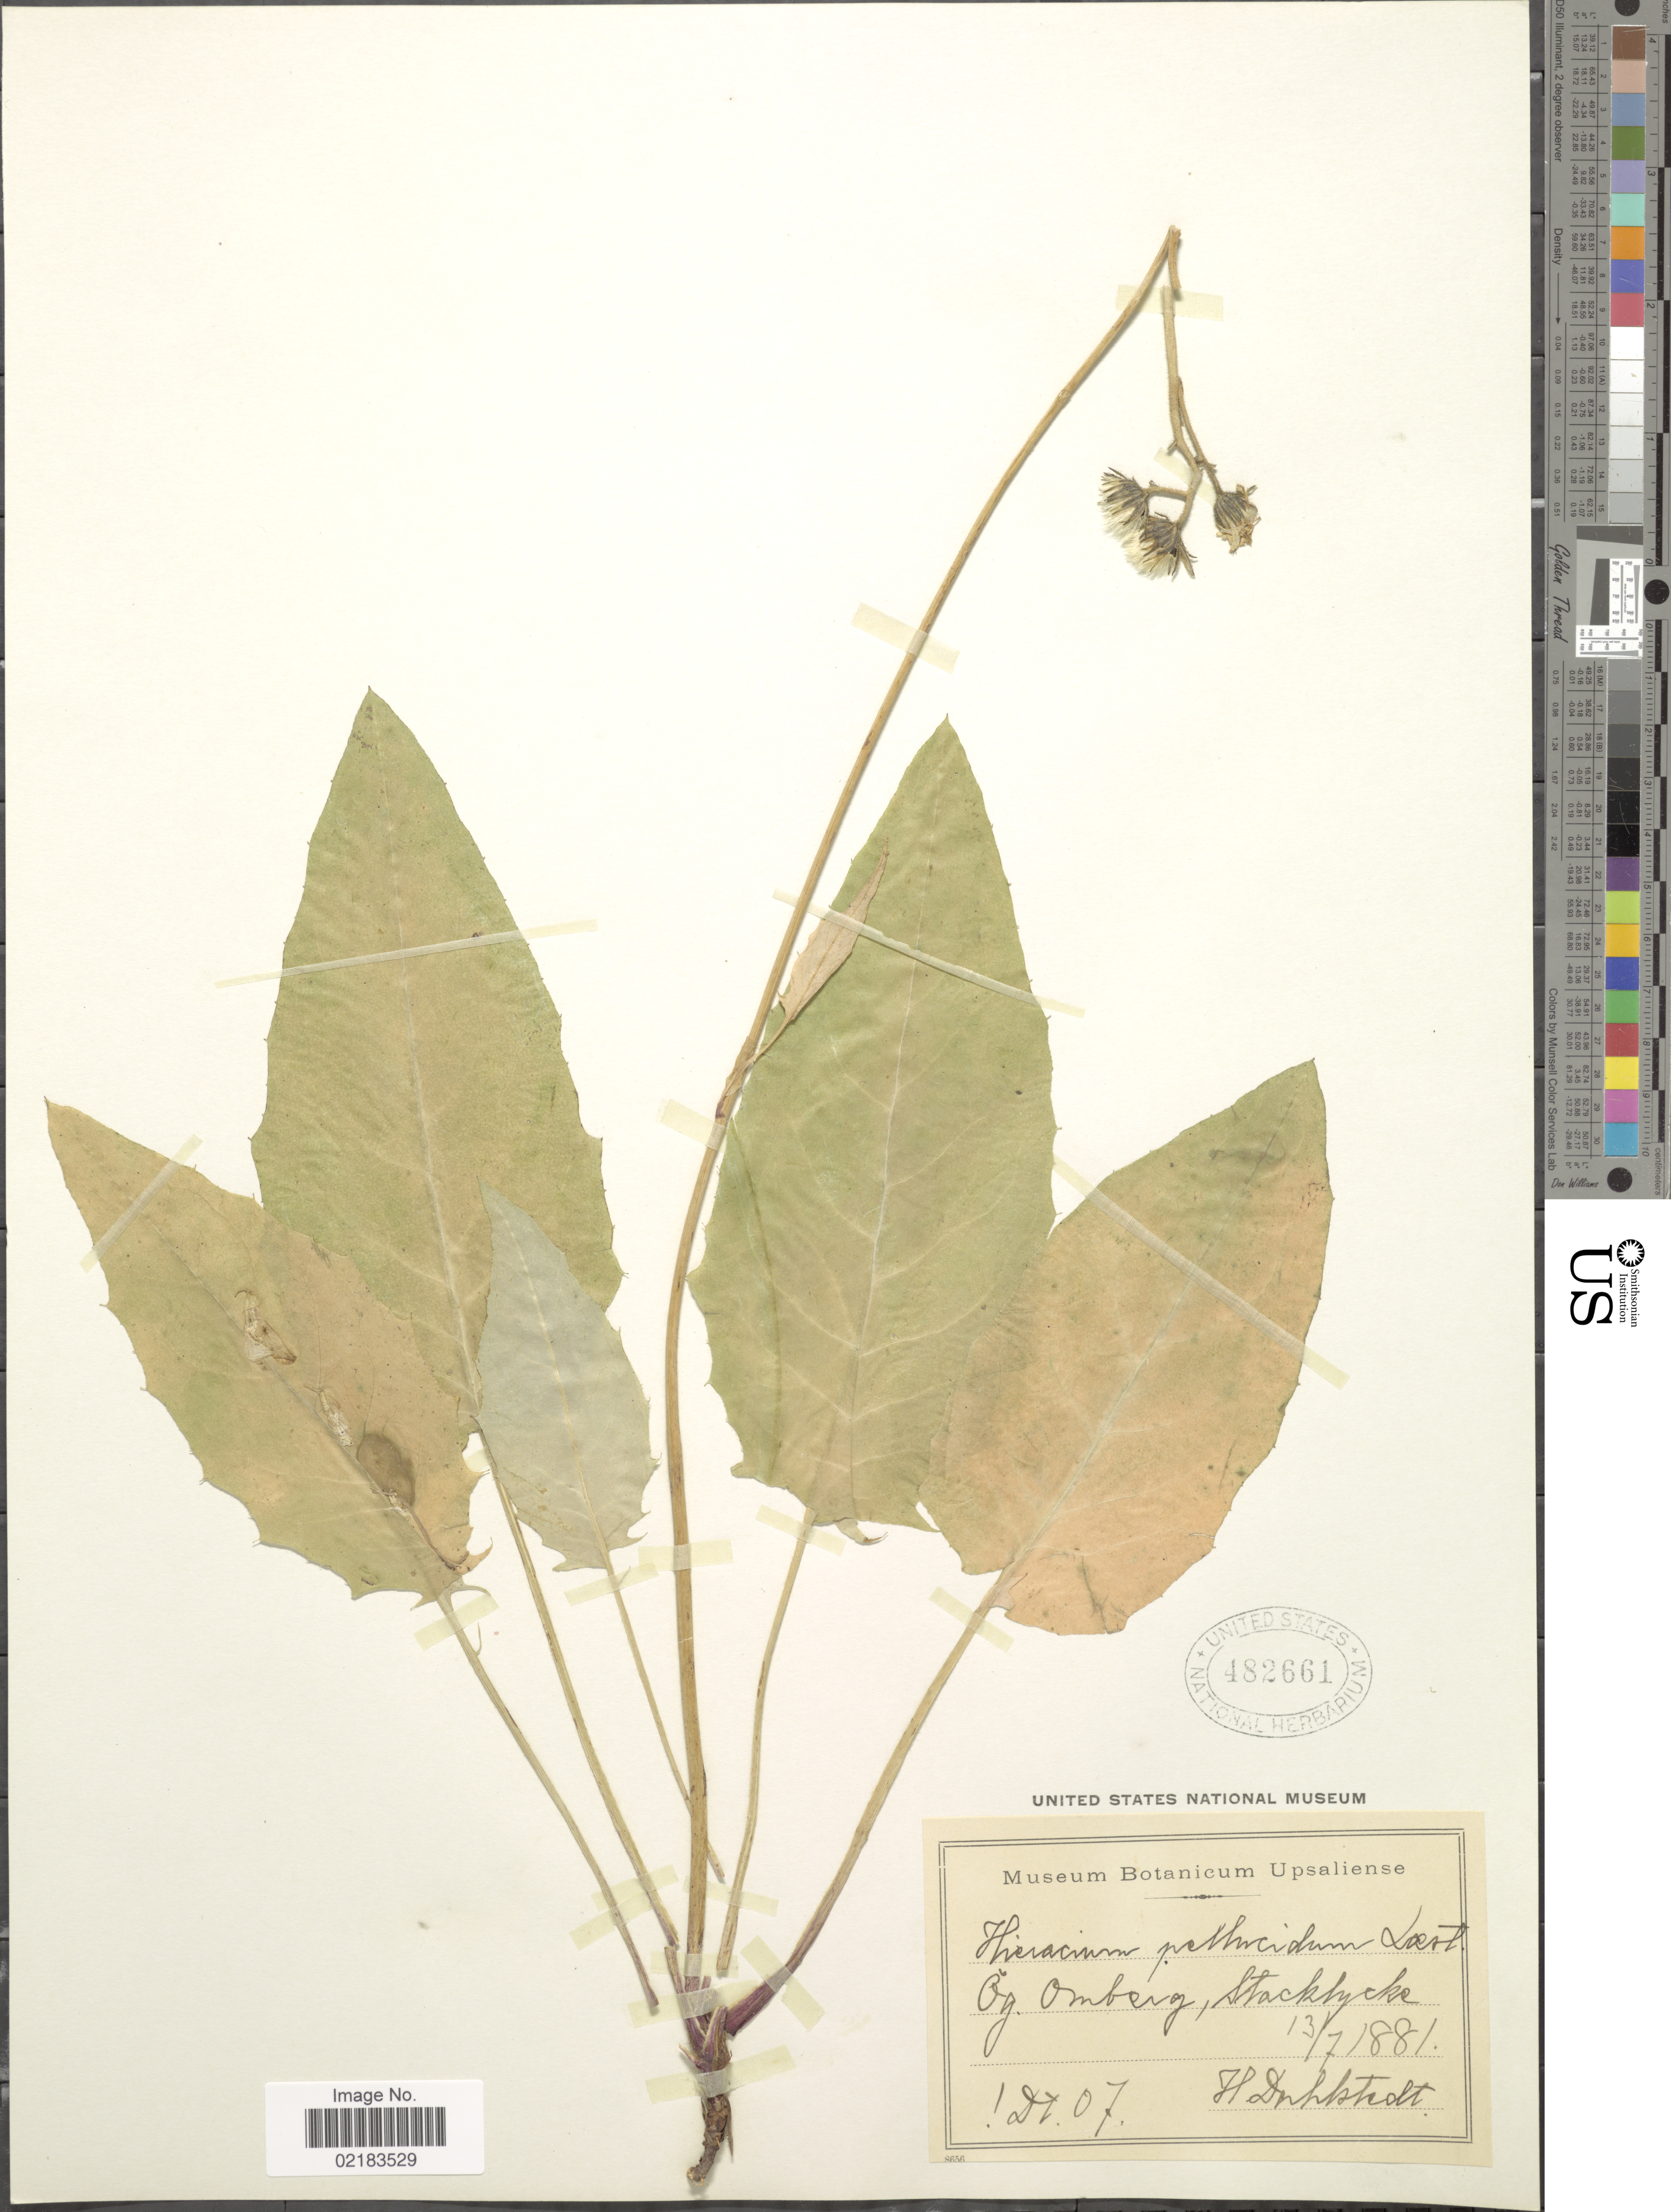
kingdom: Plantae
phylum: Tracheophyta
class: Magnoliopsida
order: Asterales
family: Asteraceae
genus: Hieracium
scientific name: Hieracium pellucidum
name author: Laest.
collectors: H. G. Dahlstedt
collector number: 07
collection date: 1881-07-13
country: Sweden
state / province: Ostergotland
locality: Ög. Omberg, Stocklycke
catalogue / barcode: US 482661